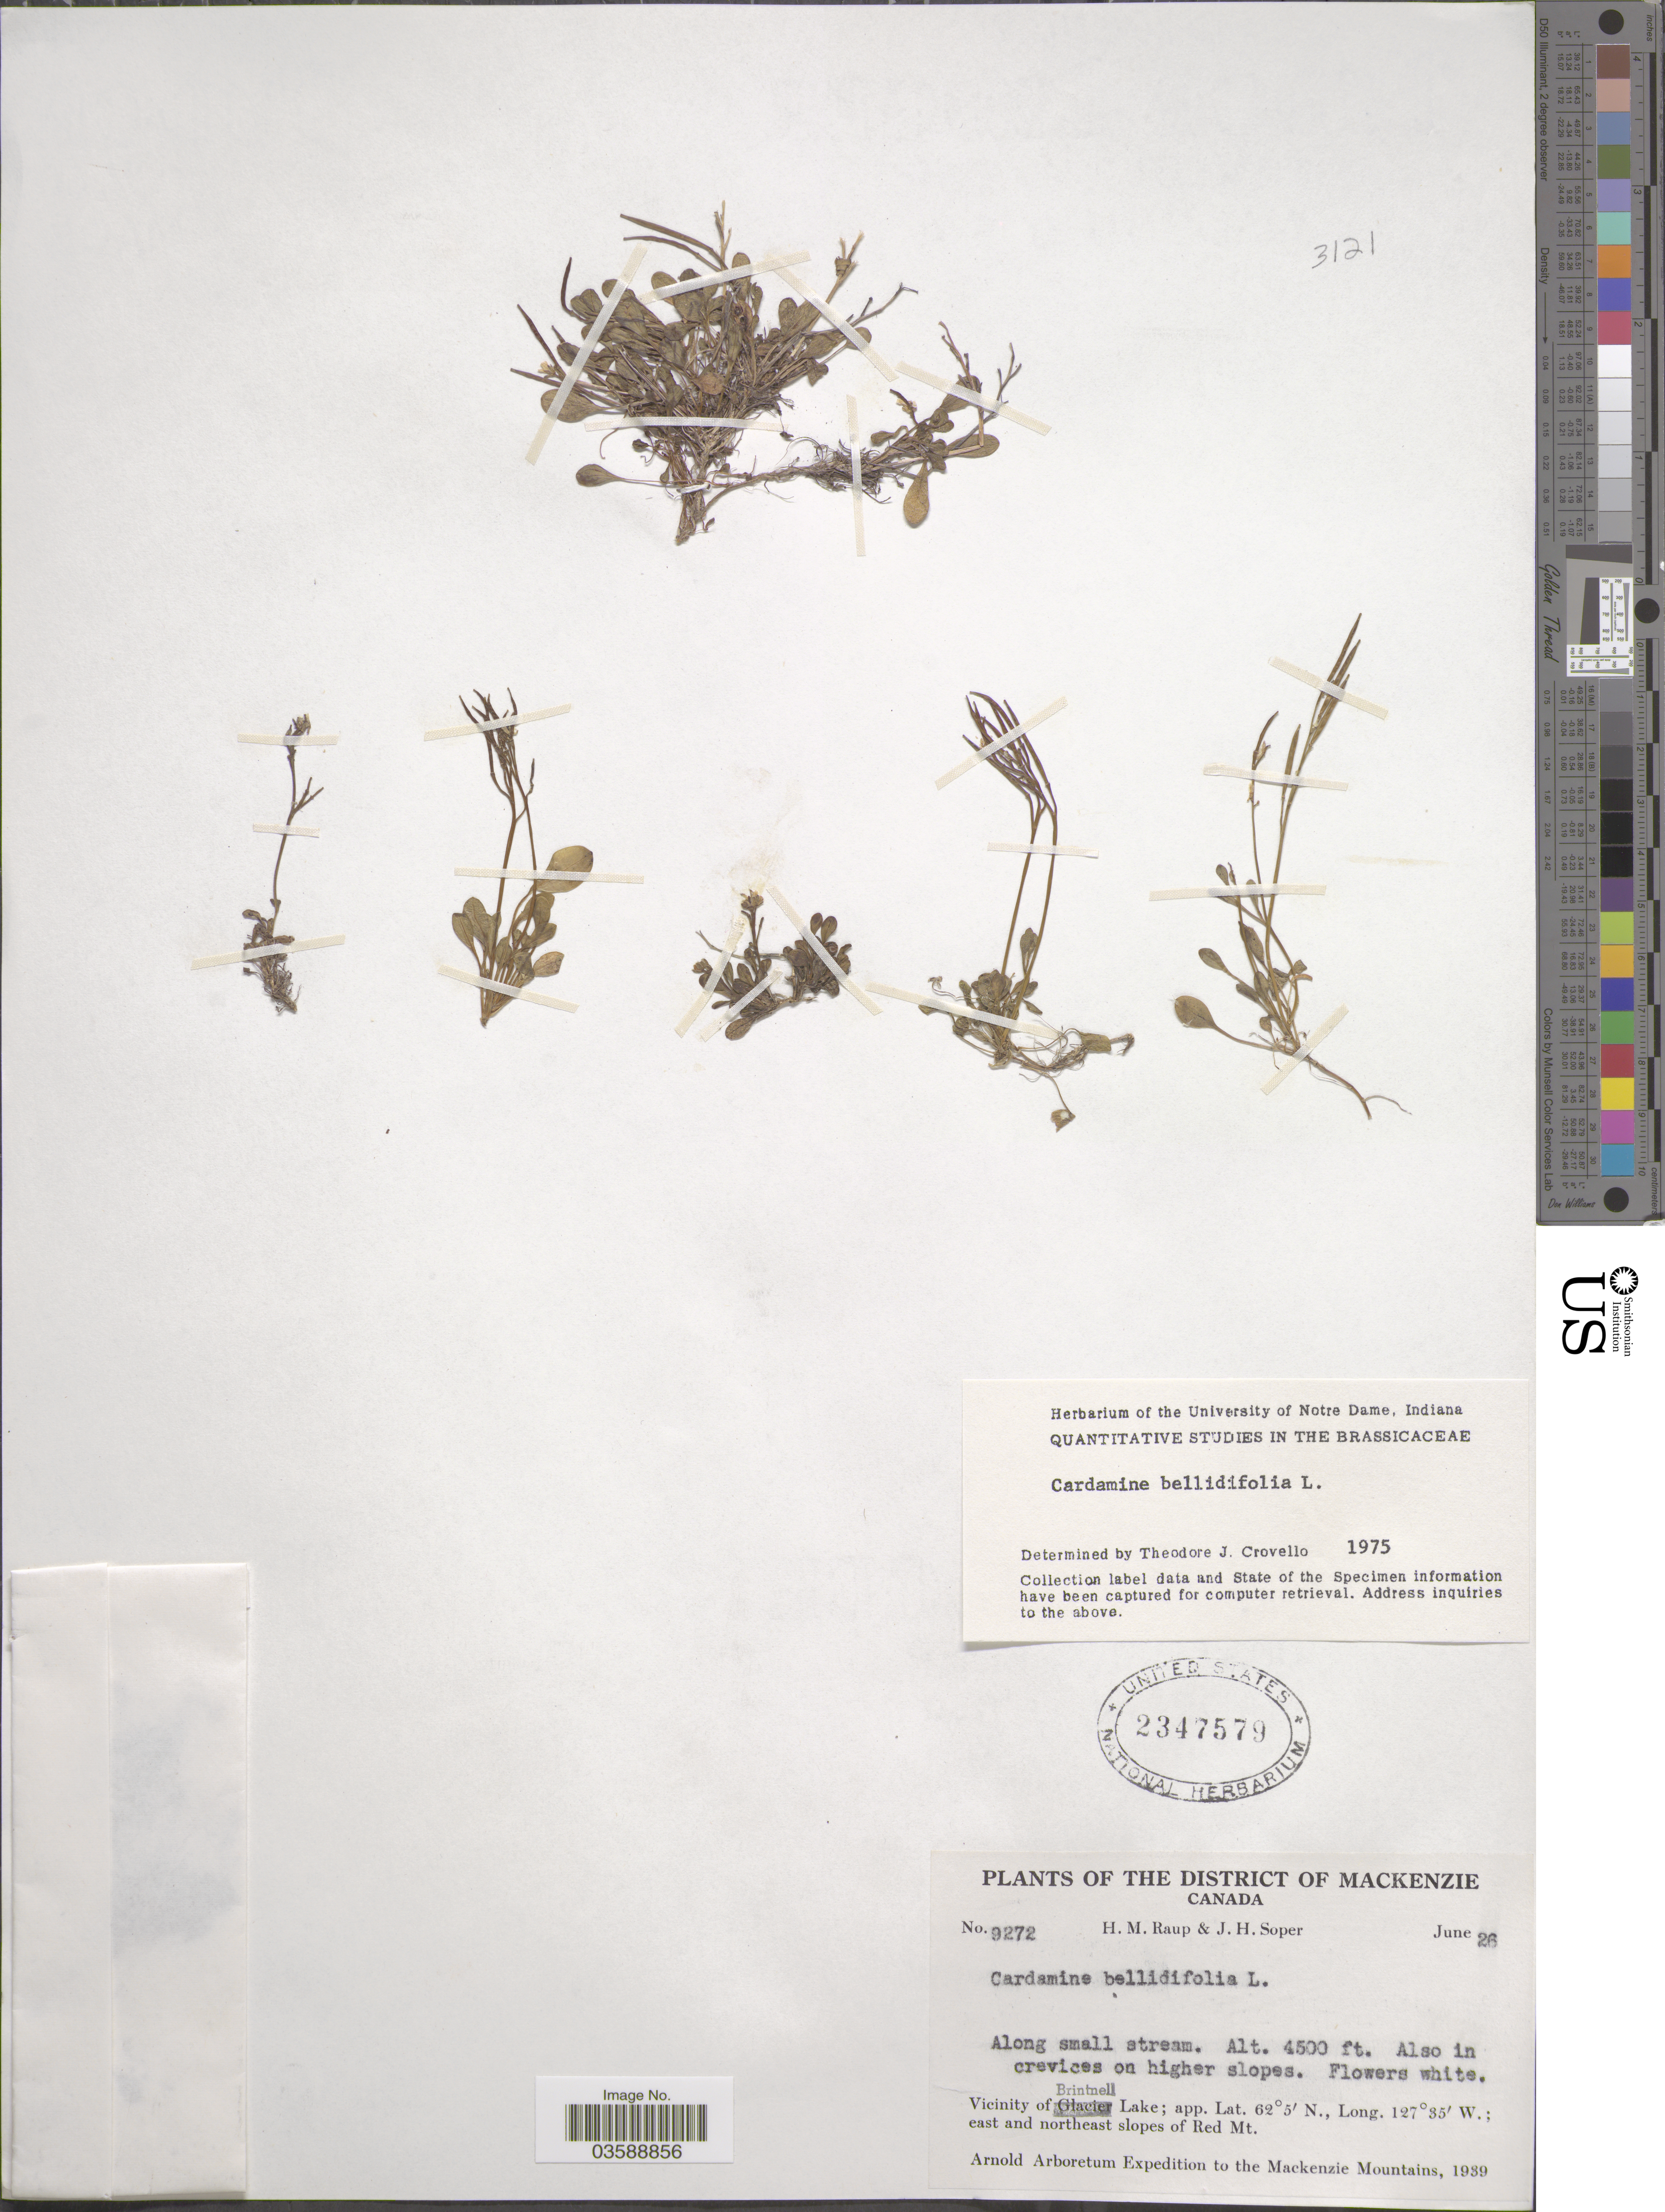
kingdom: Plantae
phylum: Tracheophyta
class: Magnoliopsida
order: Brassicales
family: Brassicaceae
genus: Cardamine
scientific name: Cardamine bellidifolia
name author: L.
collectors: H. Raup & J. H. Soper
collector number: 9272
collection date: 1939-06-26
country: Canada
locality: District of Mackenzie. Vicinity of Brintnell Lake. East and northeast slopes of Red Mt. Mackenzie Mountains.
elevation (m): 1372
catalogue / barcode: US 2347579